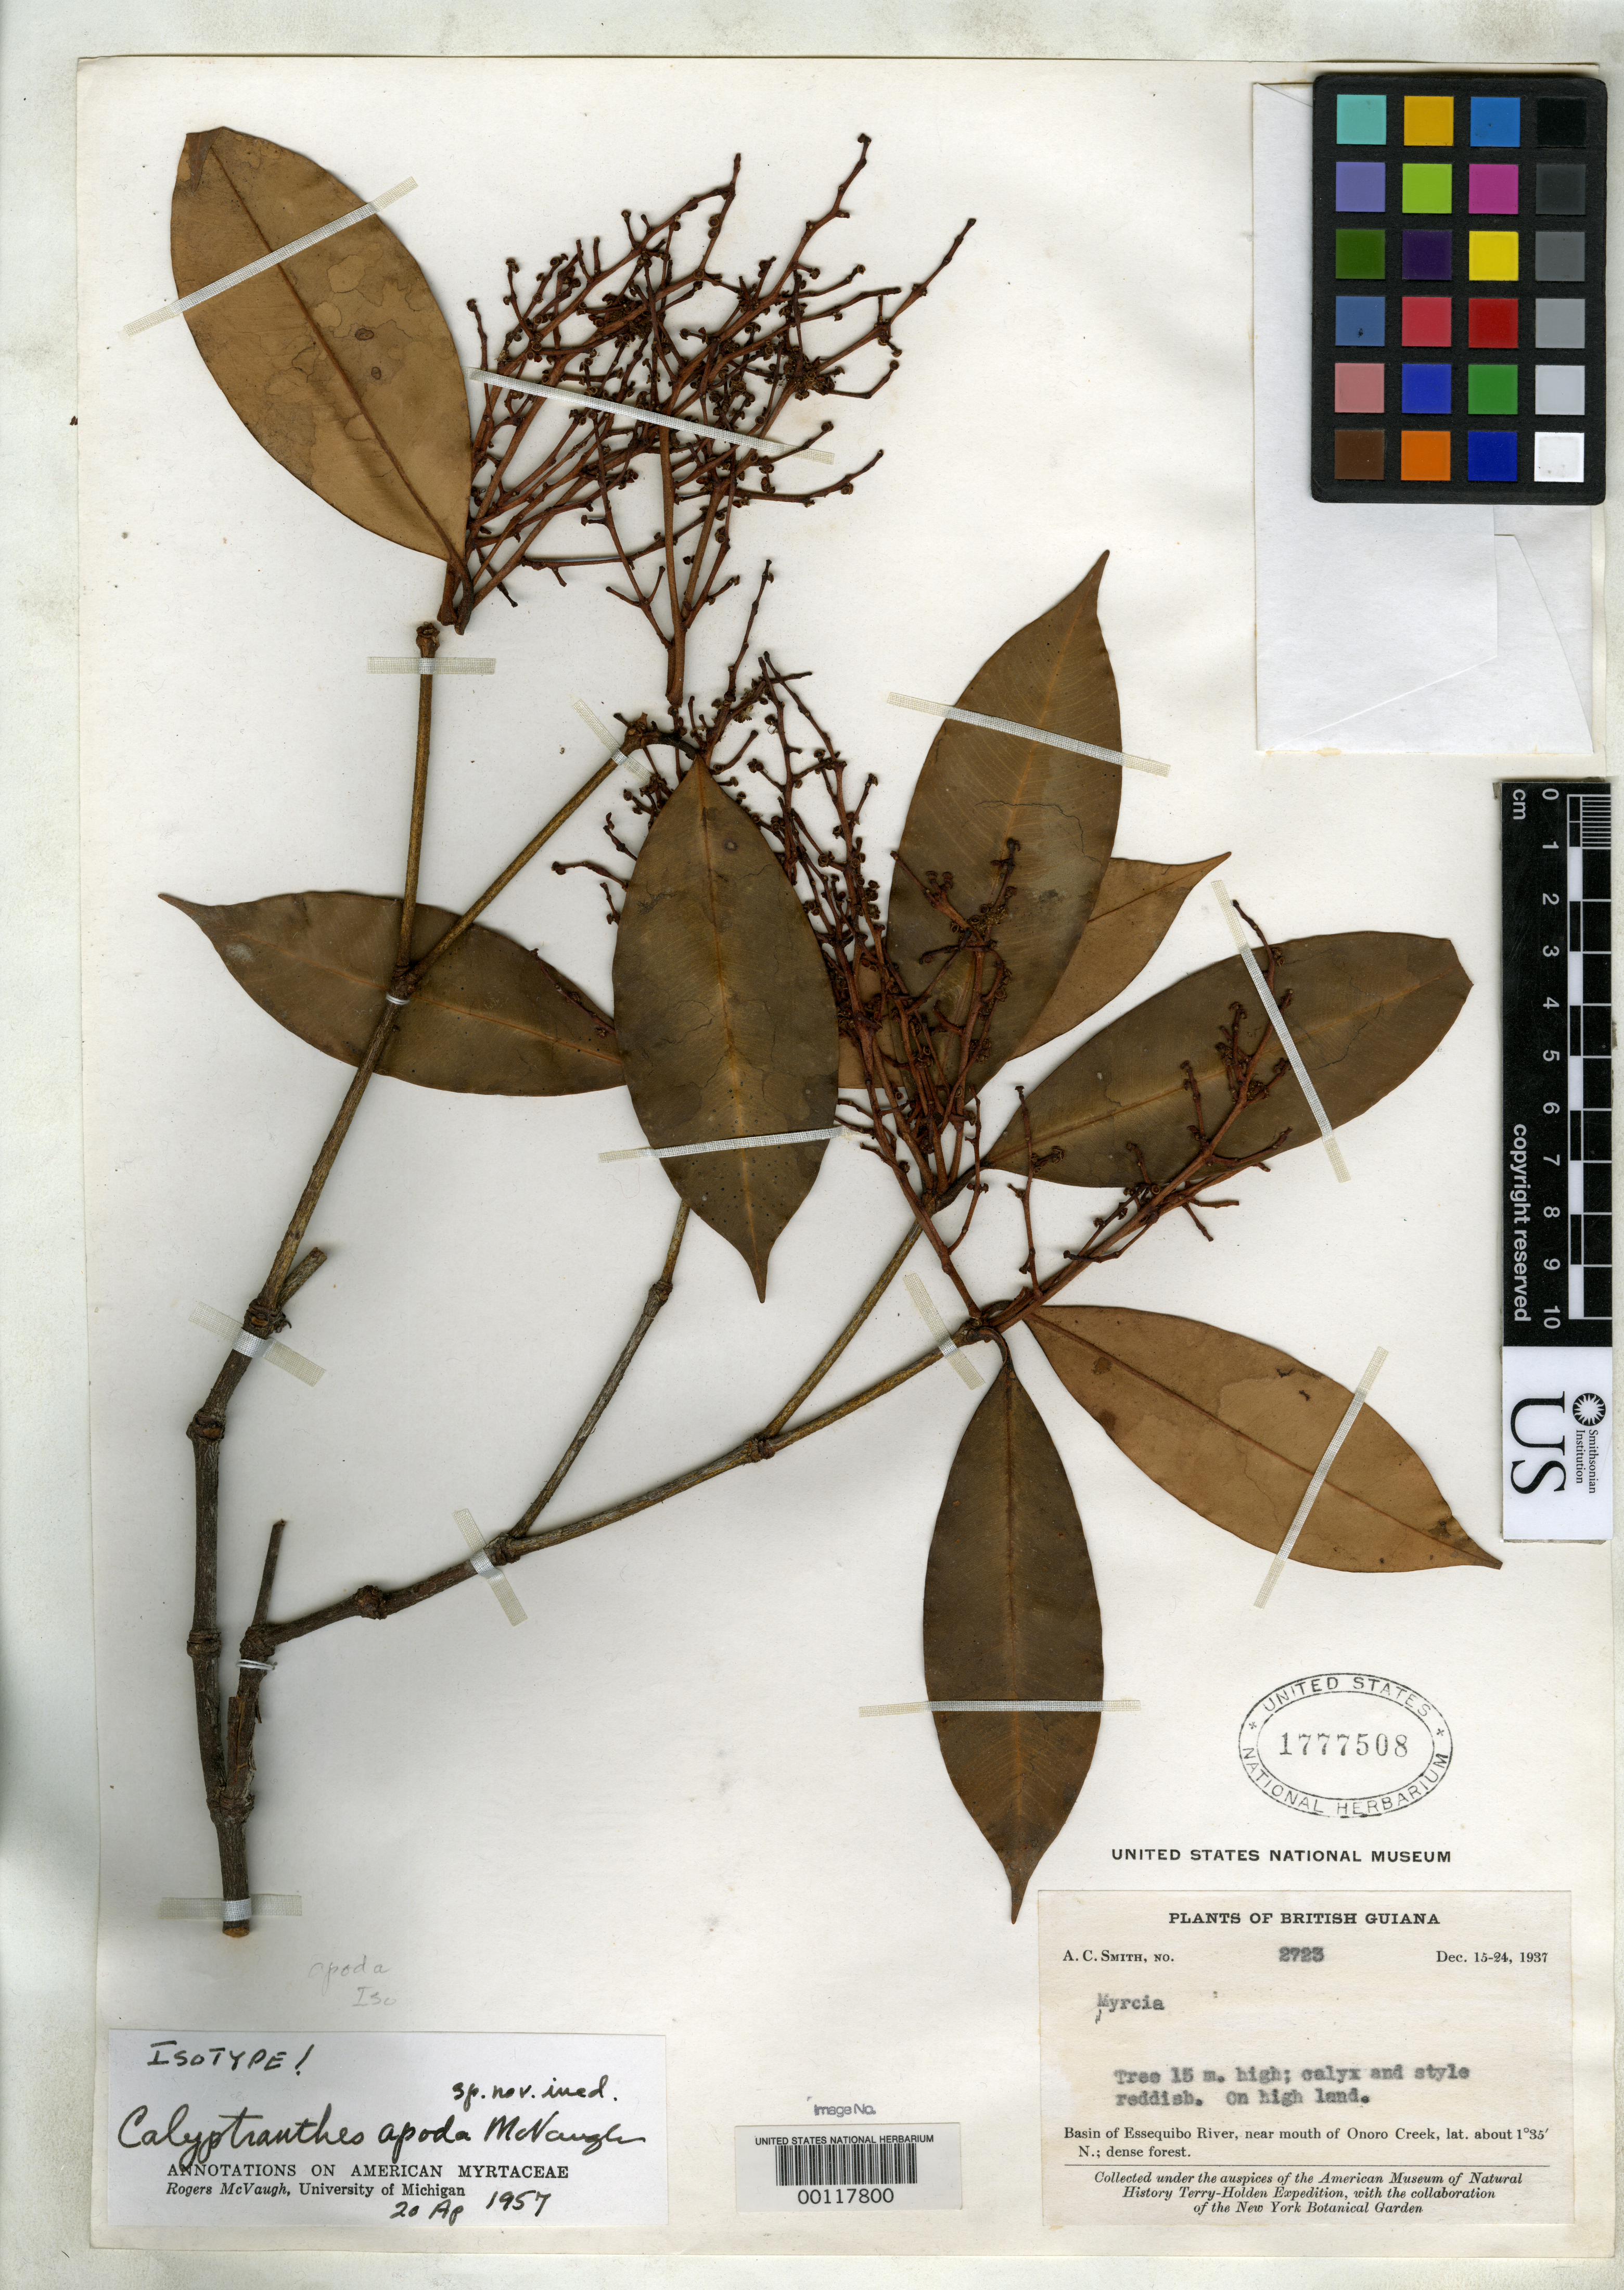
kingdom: Plantae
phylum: Tracheophyta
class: Magnoliopsida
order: Myrtales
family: Myrtaceae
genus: Calyptranthes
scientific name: Calyptranthes apoda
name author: McVaugh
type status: Isotype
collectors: A. C. Smith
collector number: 2723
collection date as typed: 15 Dec 1937 to 24 Dec 1937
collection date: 1937-12-15/1937-12-24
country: Guyana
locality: Basin of Essequibo River, near mouth of Onoro creek.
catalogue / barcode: US 1777508